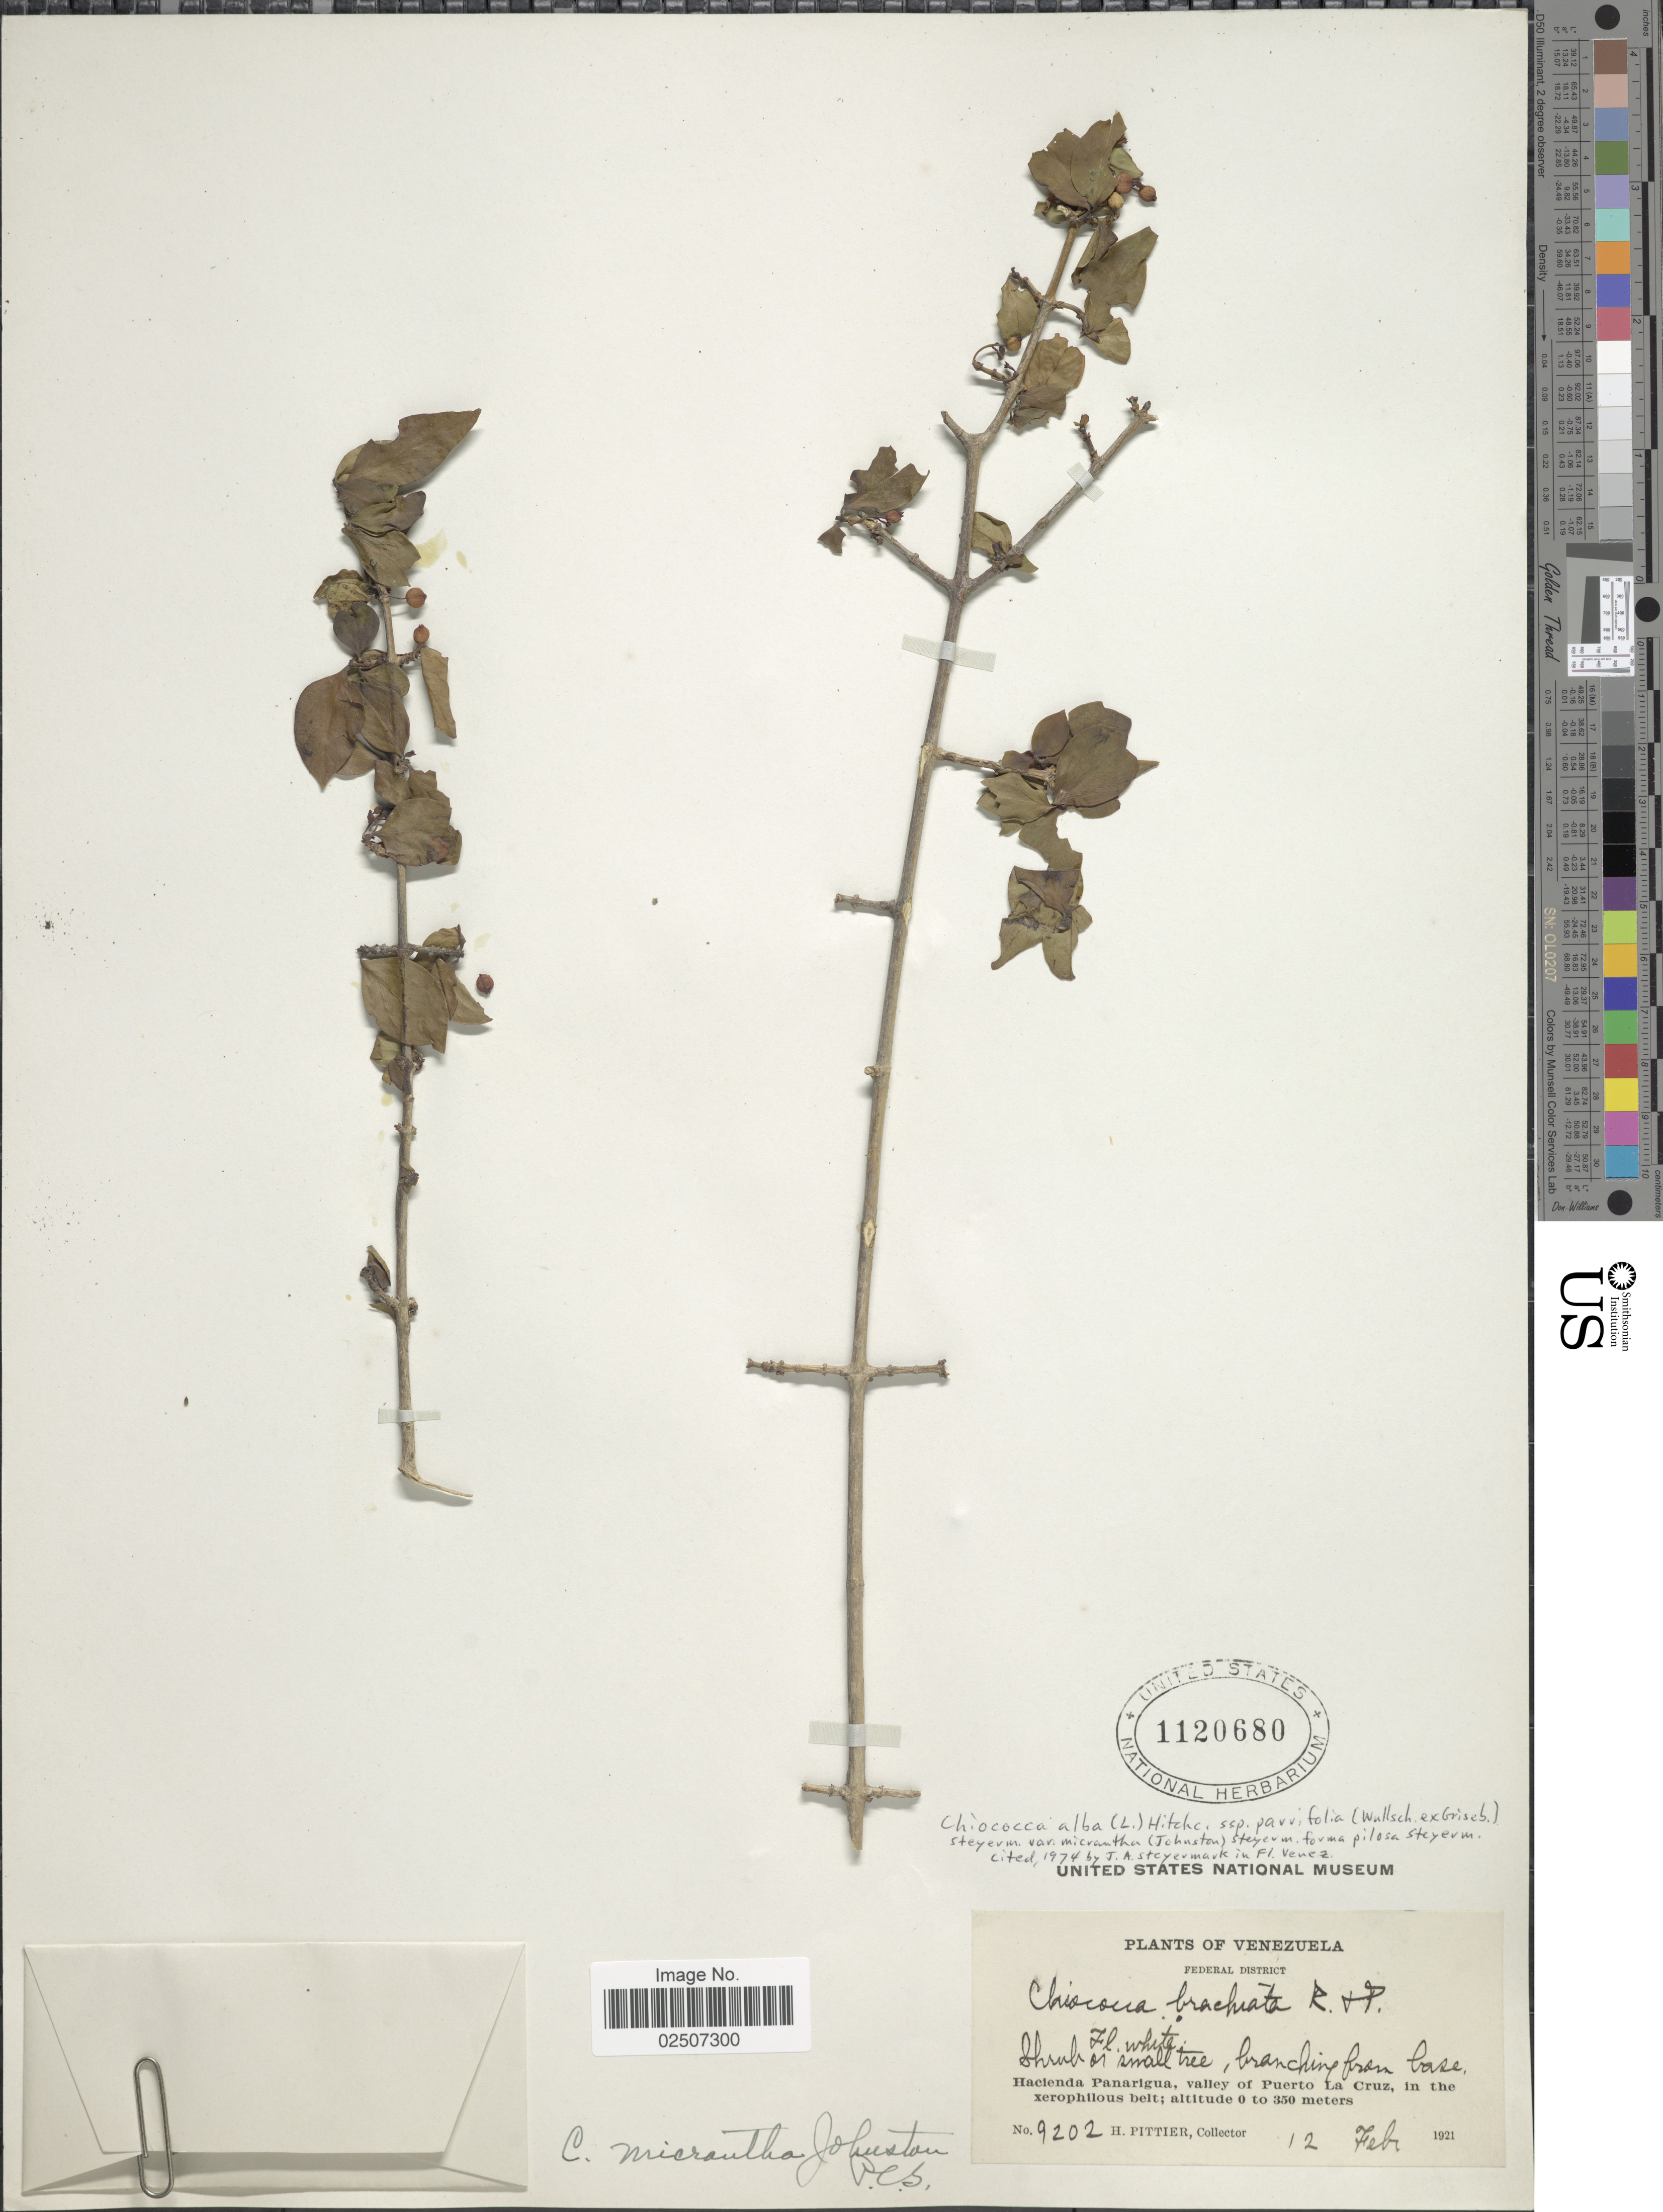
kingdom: Plantae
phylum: Tracheophyta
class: Magnoliopsida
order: Gentianales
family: Rubiaceae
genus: Chiococca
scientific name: Chiococca alba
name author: (L.) Hitchc.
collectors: H. F. Pittier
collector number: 9202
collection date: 1921-02-12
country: Venezuela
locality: Federal District. Hacienda Panarigua, valley of Puerto La Cruz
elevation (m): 0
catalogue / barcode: US 1120680